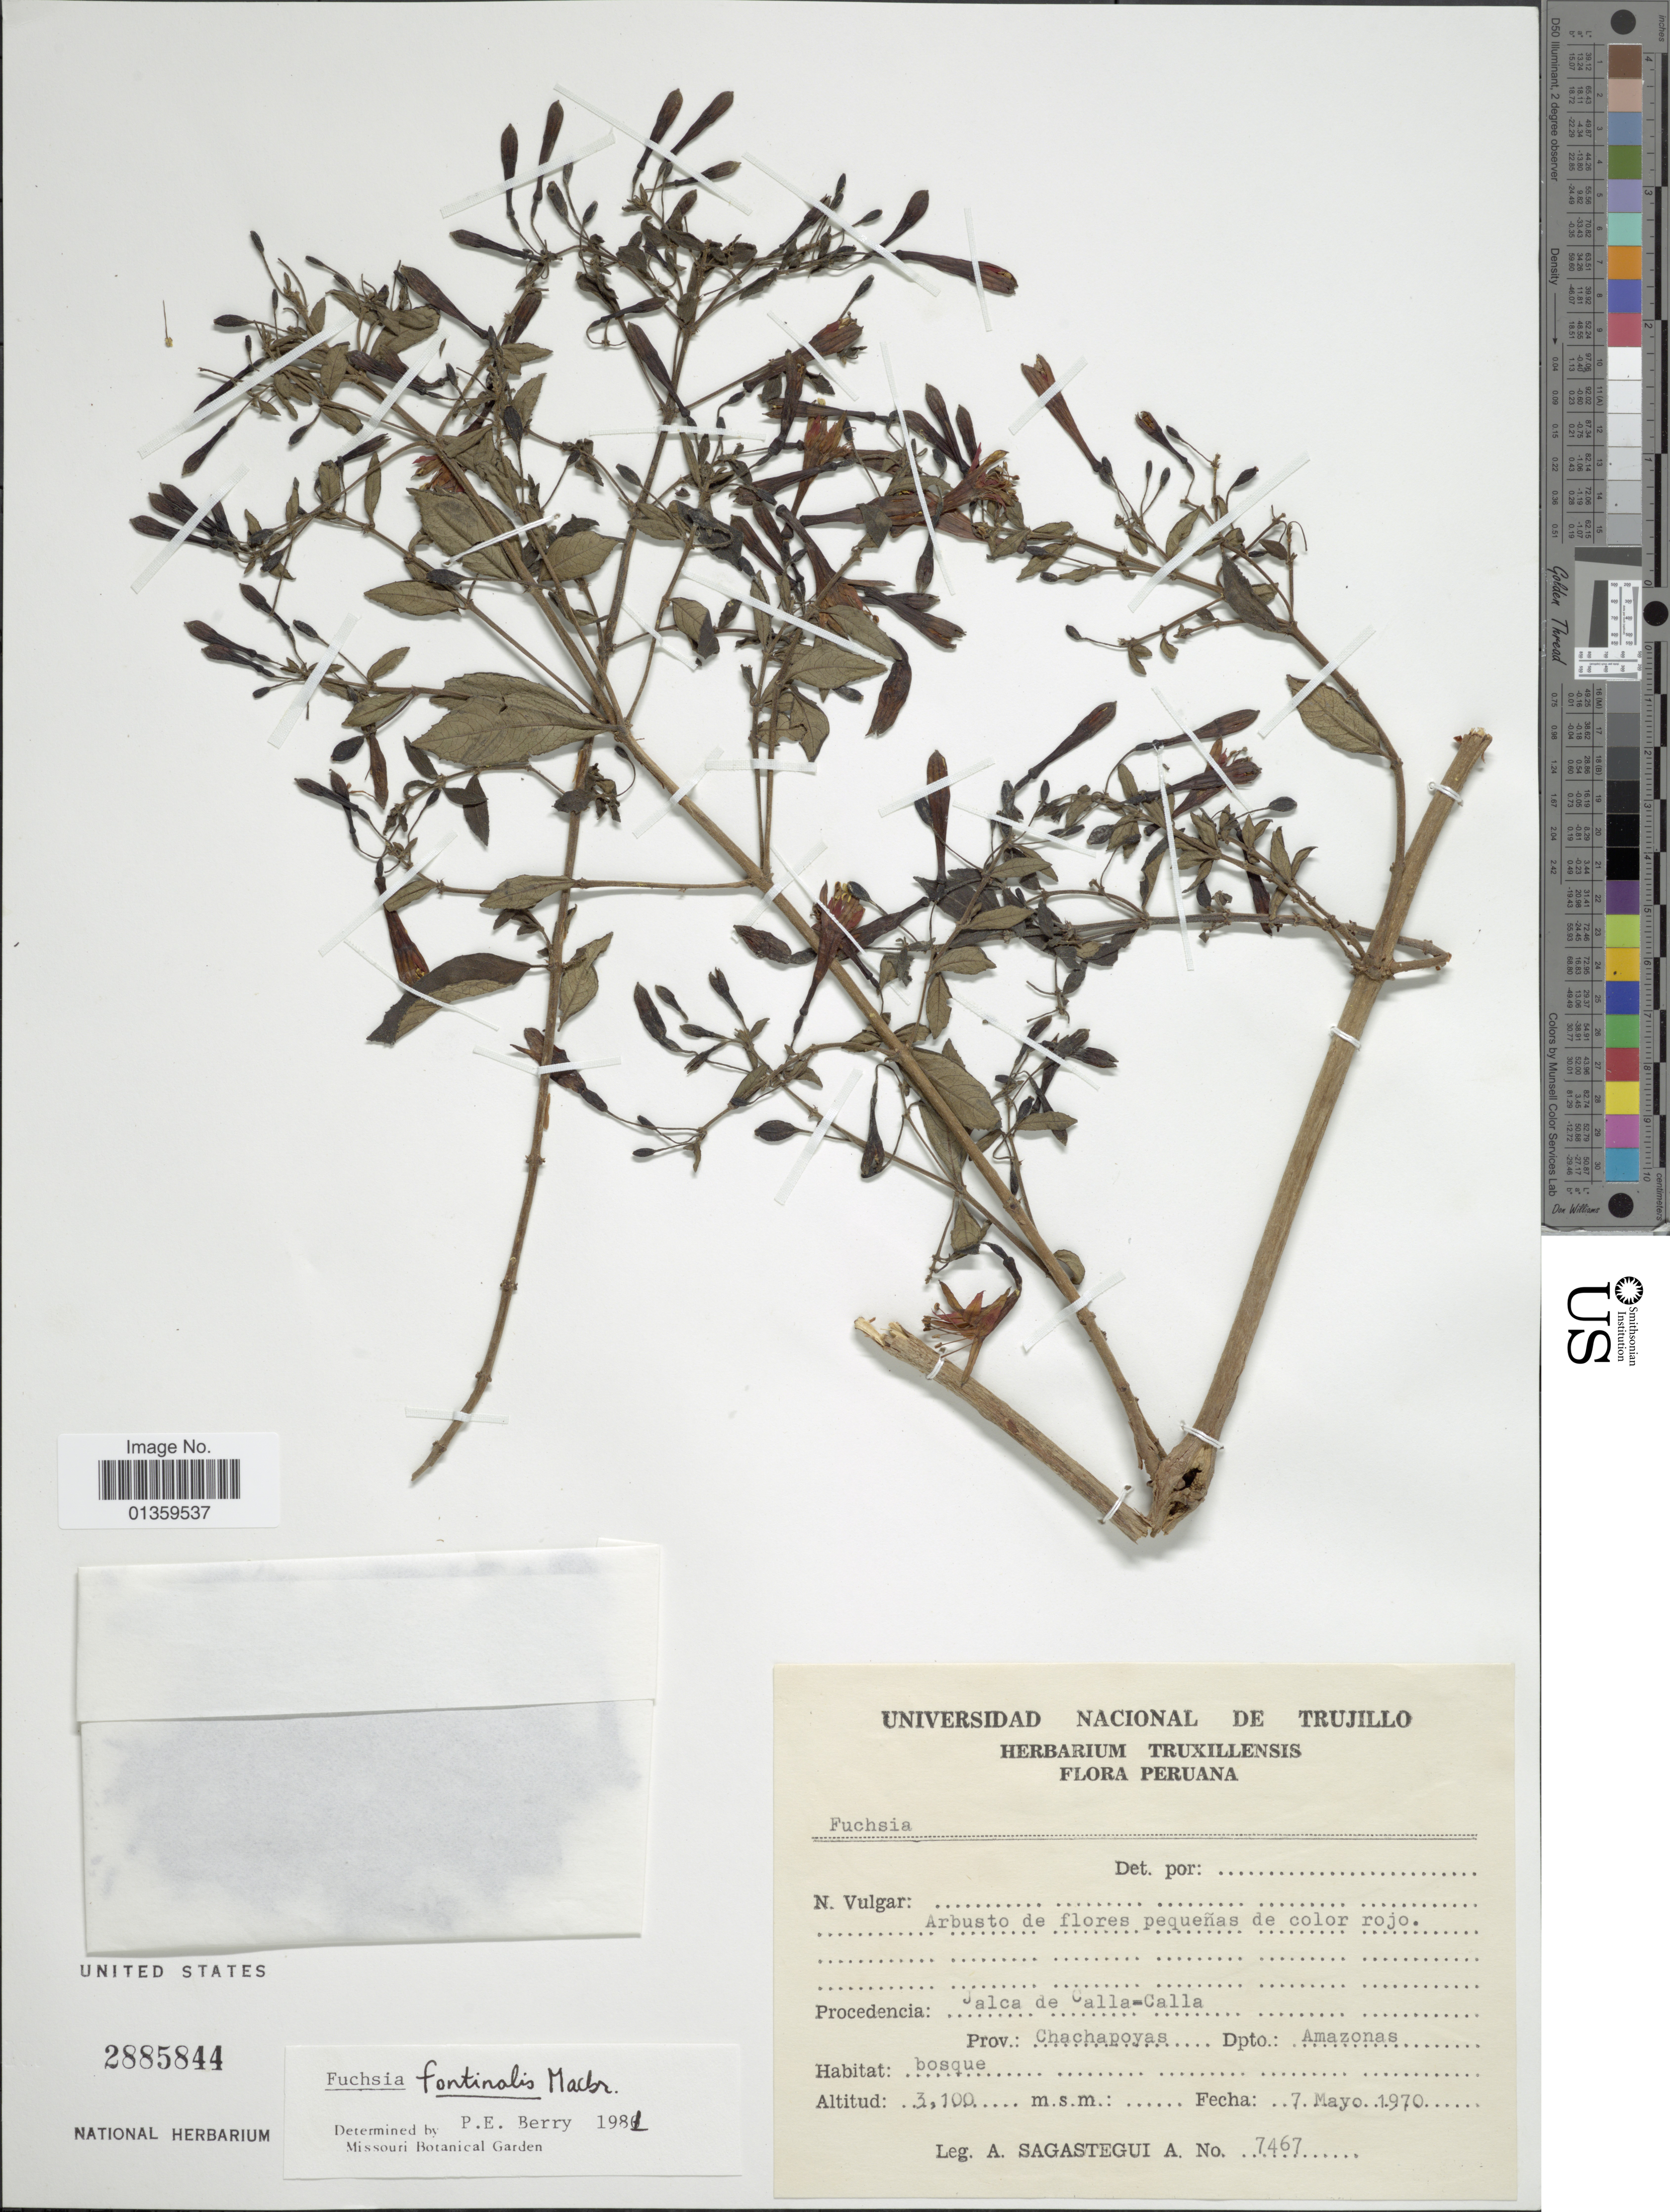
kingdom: Plantae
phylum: Tracheophyta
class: Magnoliopsida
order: Myrtales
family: Onagraceae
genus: Fuchsia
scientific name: Fuchsia fontinalis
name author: J.F. Macbr.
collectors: A. Sagástegui A.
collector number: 7467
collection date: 1970-05-07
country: Peru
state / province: Amazonas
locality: Jalca de Calla-Calla, Prov. Chachapoyas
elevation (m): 3100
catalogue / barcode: US 2885844